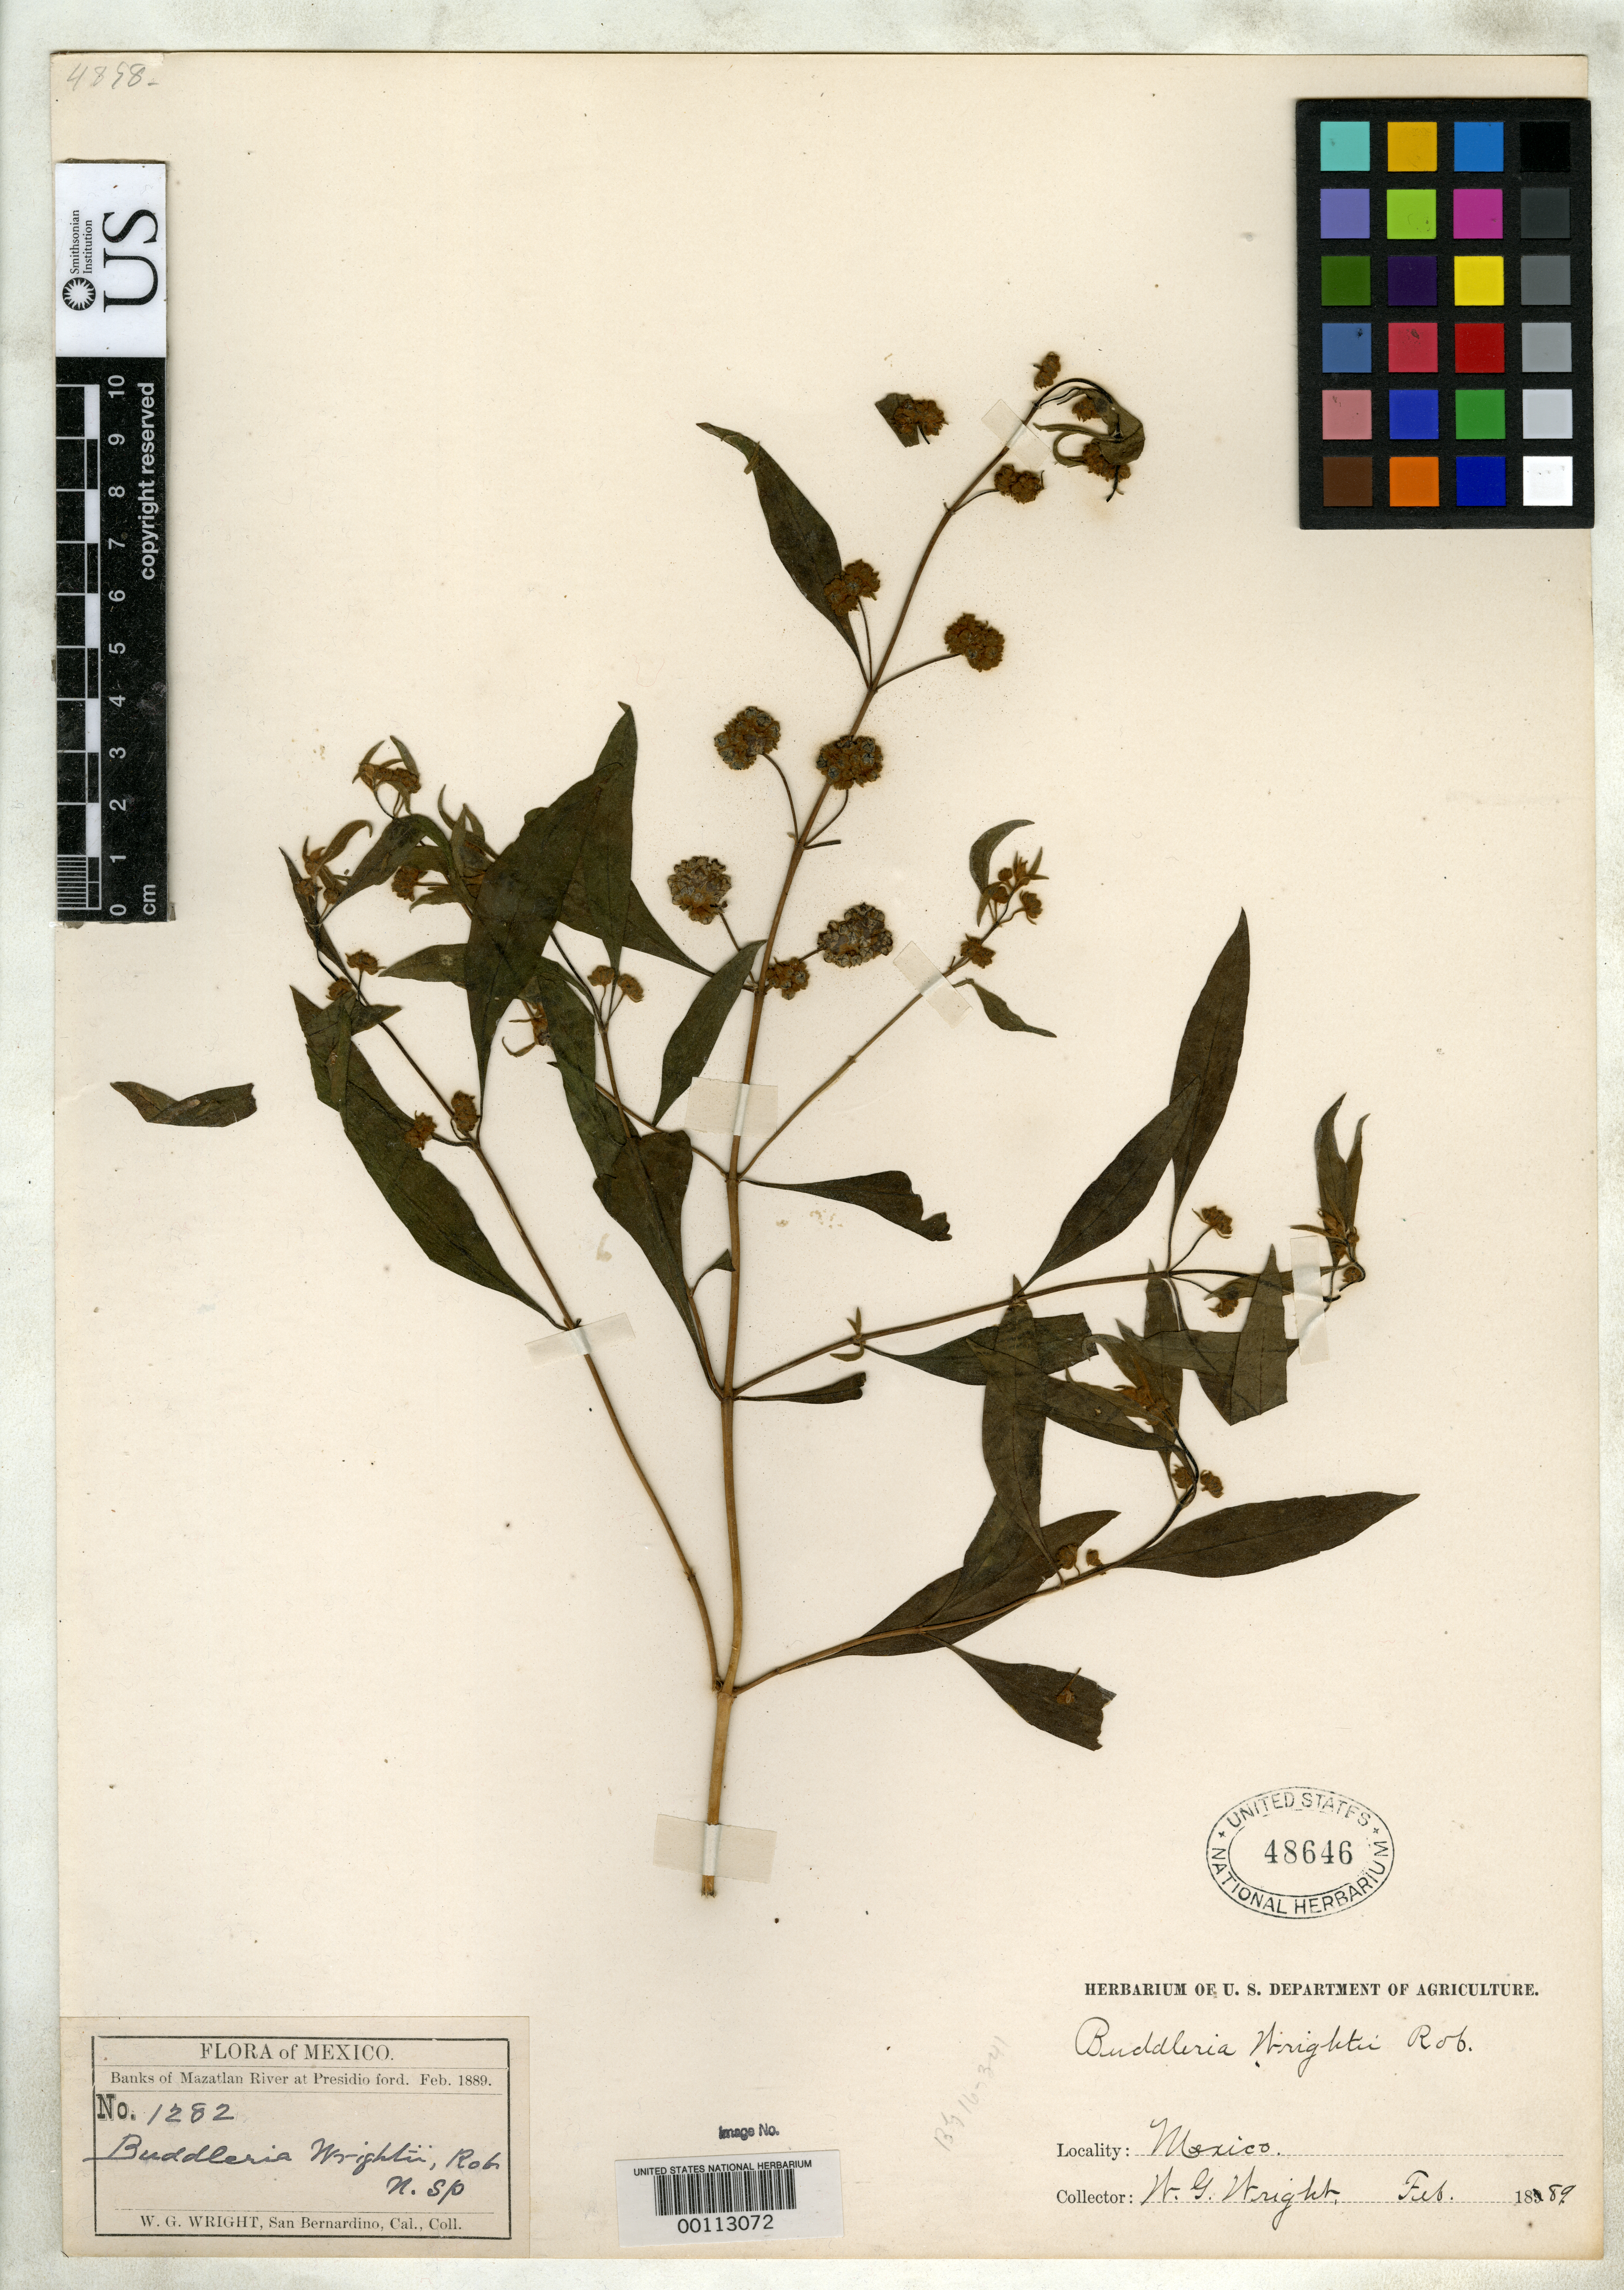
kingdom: Plantae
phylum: Tracheophyta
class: Magnoliopsida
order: Lamiales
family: Scrophulariaceae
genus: Buddleja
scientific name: Buddleja wrightii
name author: B.L. Rob.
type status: Type Collection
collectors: W. G. Wright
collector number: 1282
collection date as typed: Feb 1882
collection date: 1882-02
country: Mexico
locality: Banks of Mazatlan River at Presidio Ford.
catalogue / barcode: US 48646